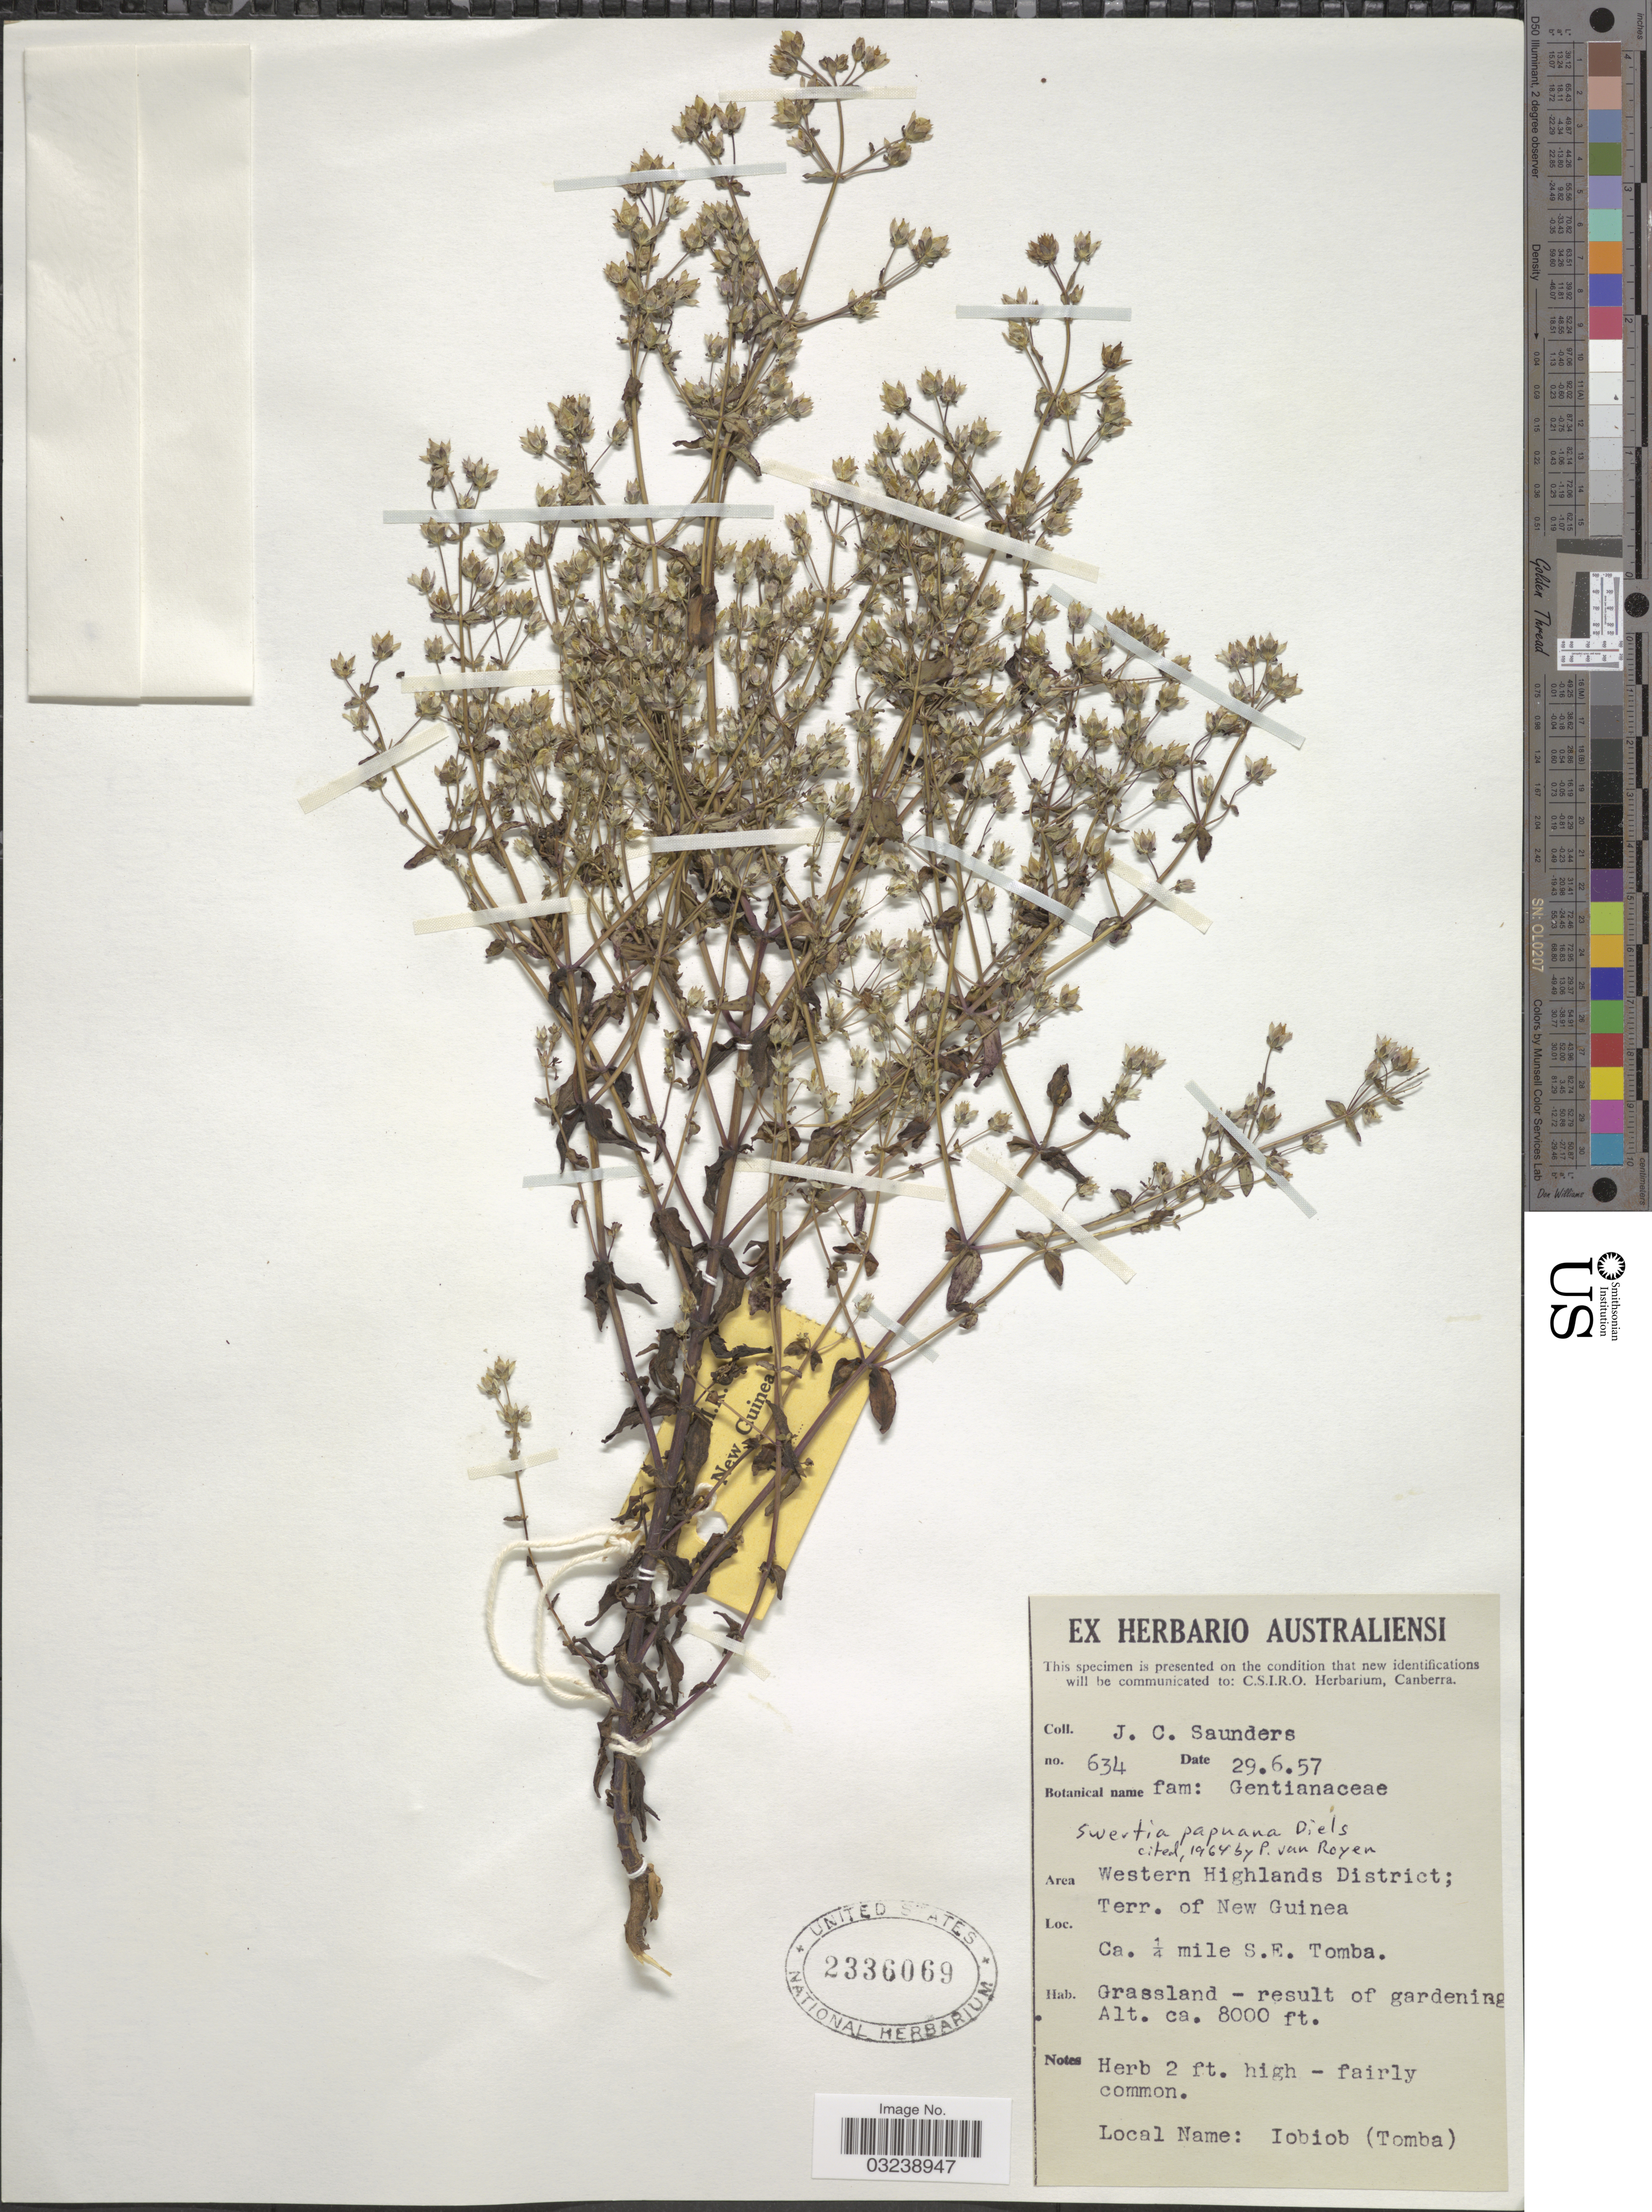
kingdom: Plantae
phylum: Tracheophyta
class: Magnoliopsida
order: Gentianales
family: Gentianaceae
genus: Swertia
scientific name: Swertia papuana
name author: Diels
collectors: J. C. Saunders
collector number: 634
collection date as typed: Transcribed d/m/y: 29/6/57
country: Papua New Guinea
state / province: Western Highlands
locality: Area Western Highlands District; Terr. of New Guinea. Ca. 1/4 mile S. E. Tomba.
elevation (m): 2438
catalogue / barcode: US 2336069